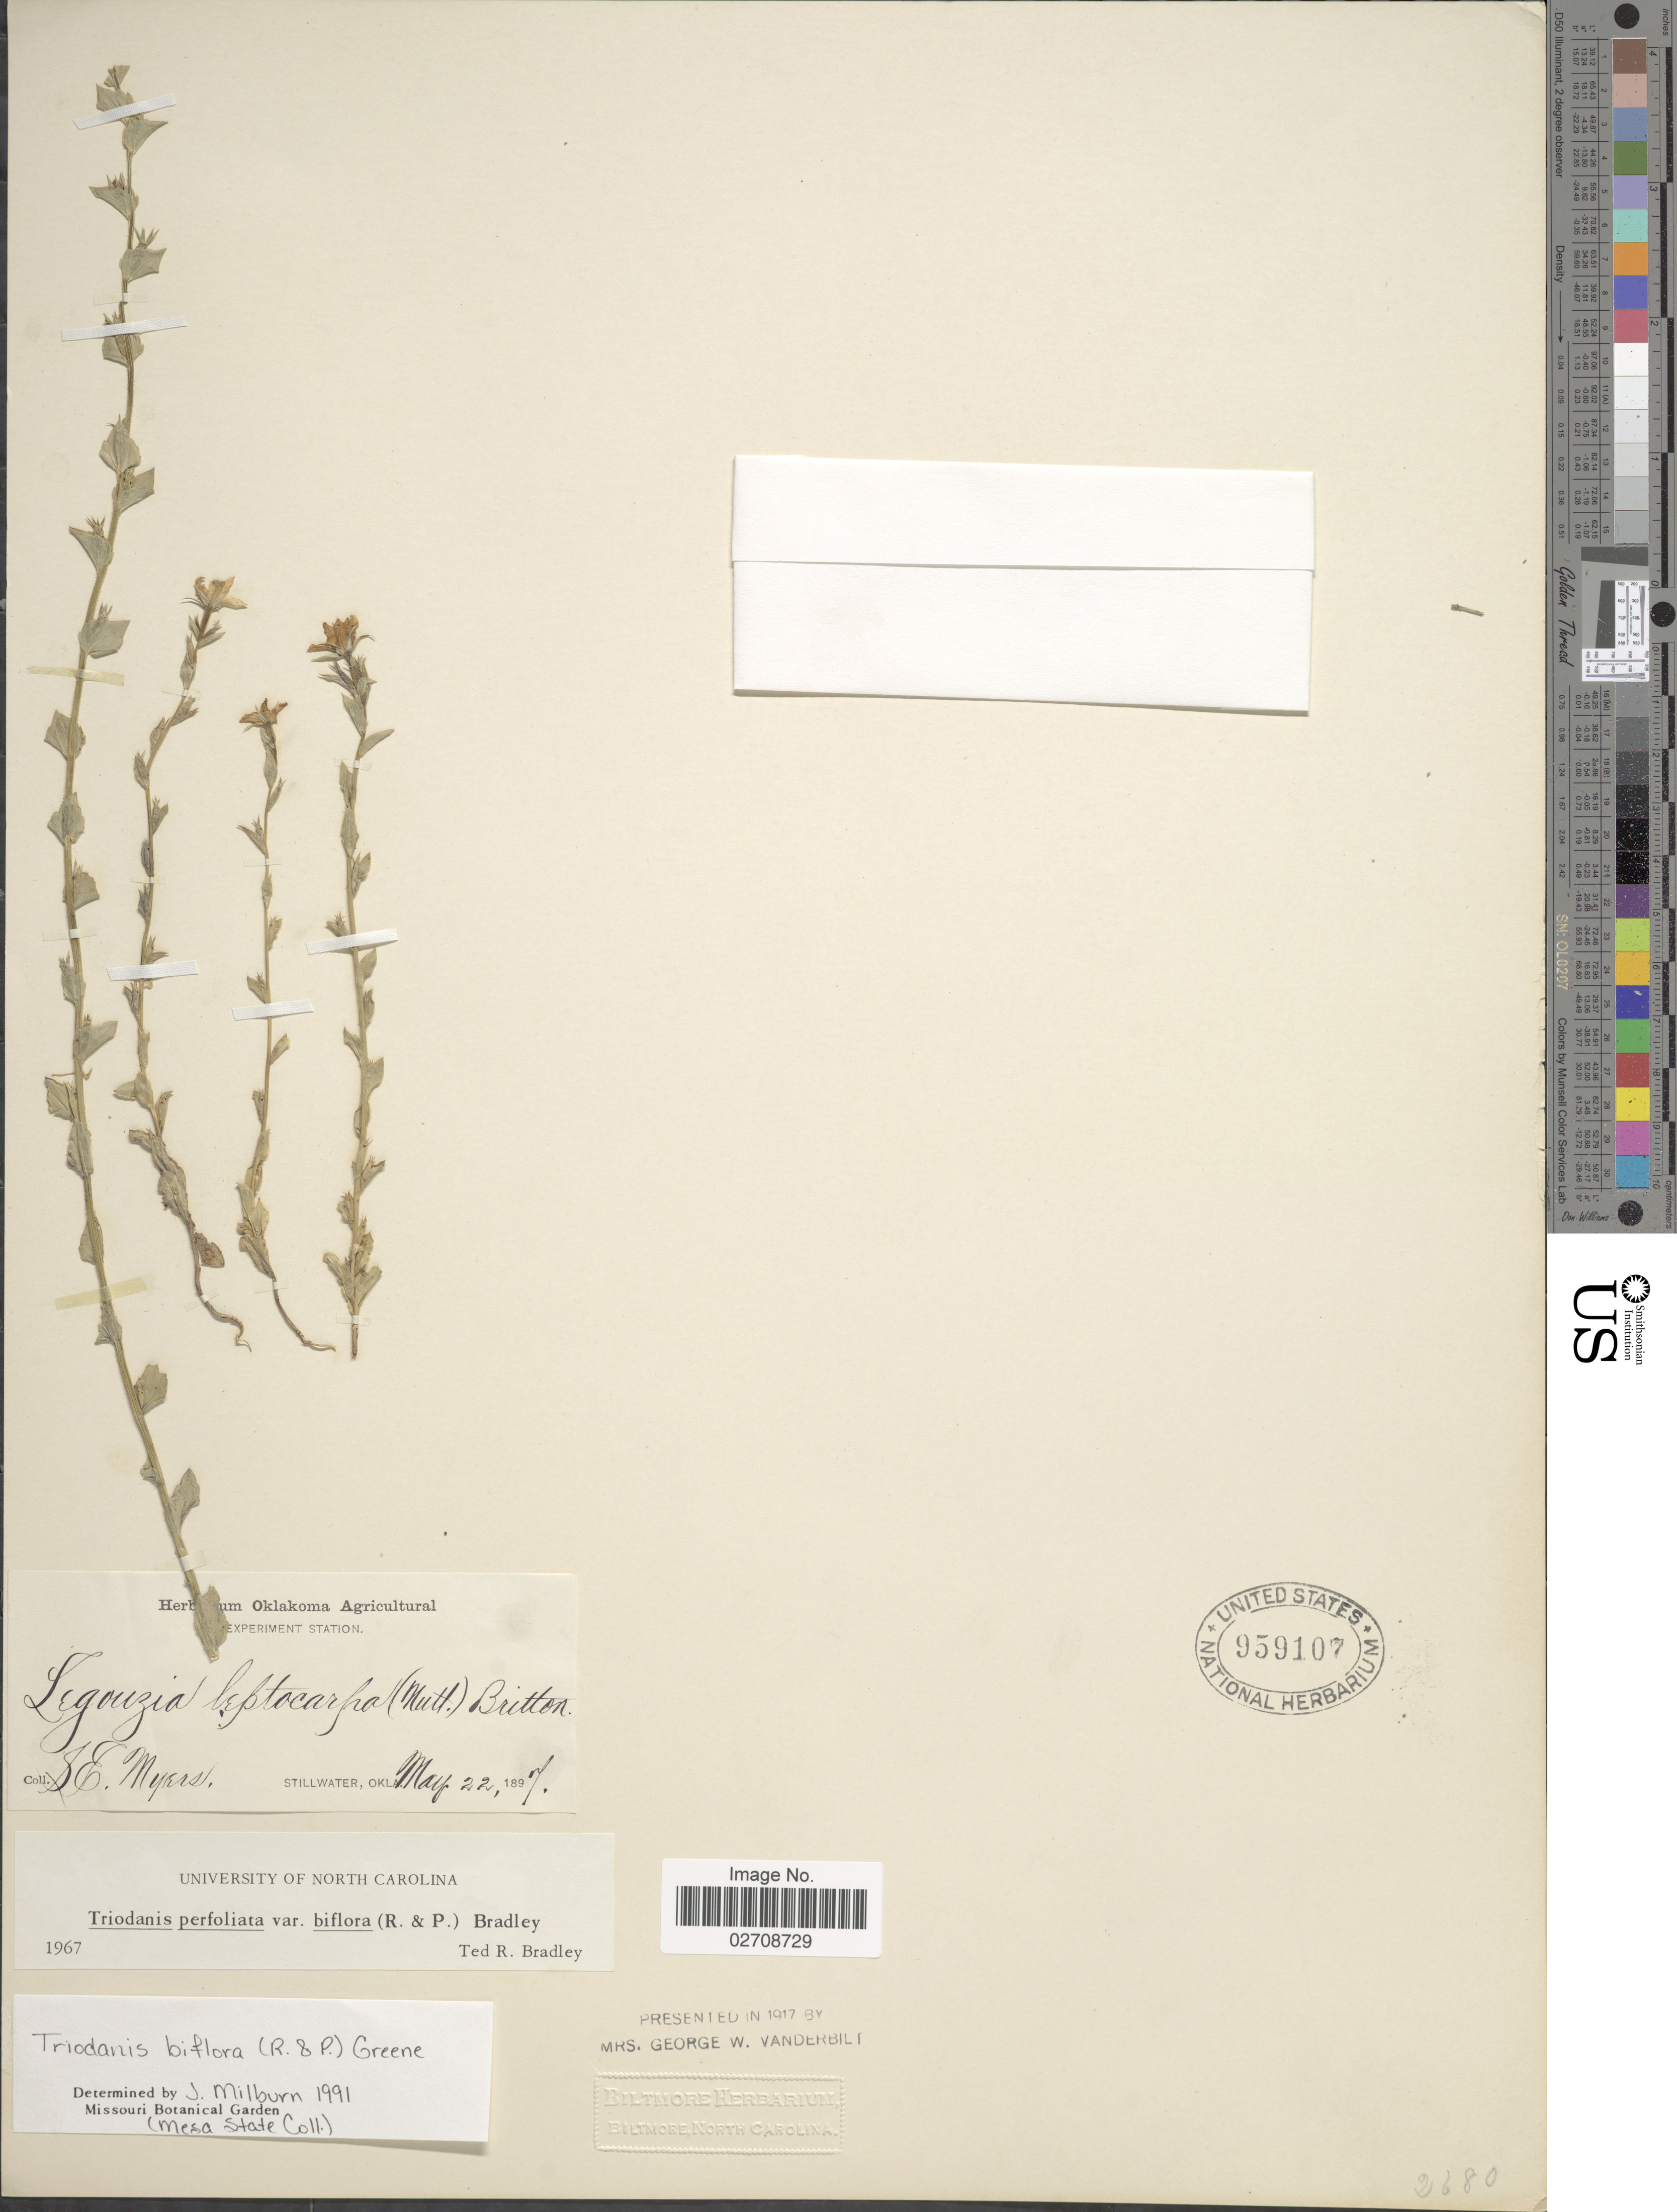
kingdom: Plantae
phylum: Tracheophyta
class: Magnoliopsida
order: Asterales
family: Campanulaceae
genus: Triodanis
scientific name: Triodanis biflora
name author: (Ruiz & Pav.) Greene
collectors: A. Meyers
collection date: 1897-05-22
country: United States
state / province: Oklahoma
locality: Stillwater, Okla.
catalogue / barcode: US 959107